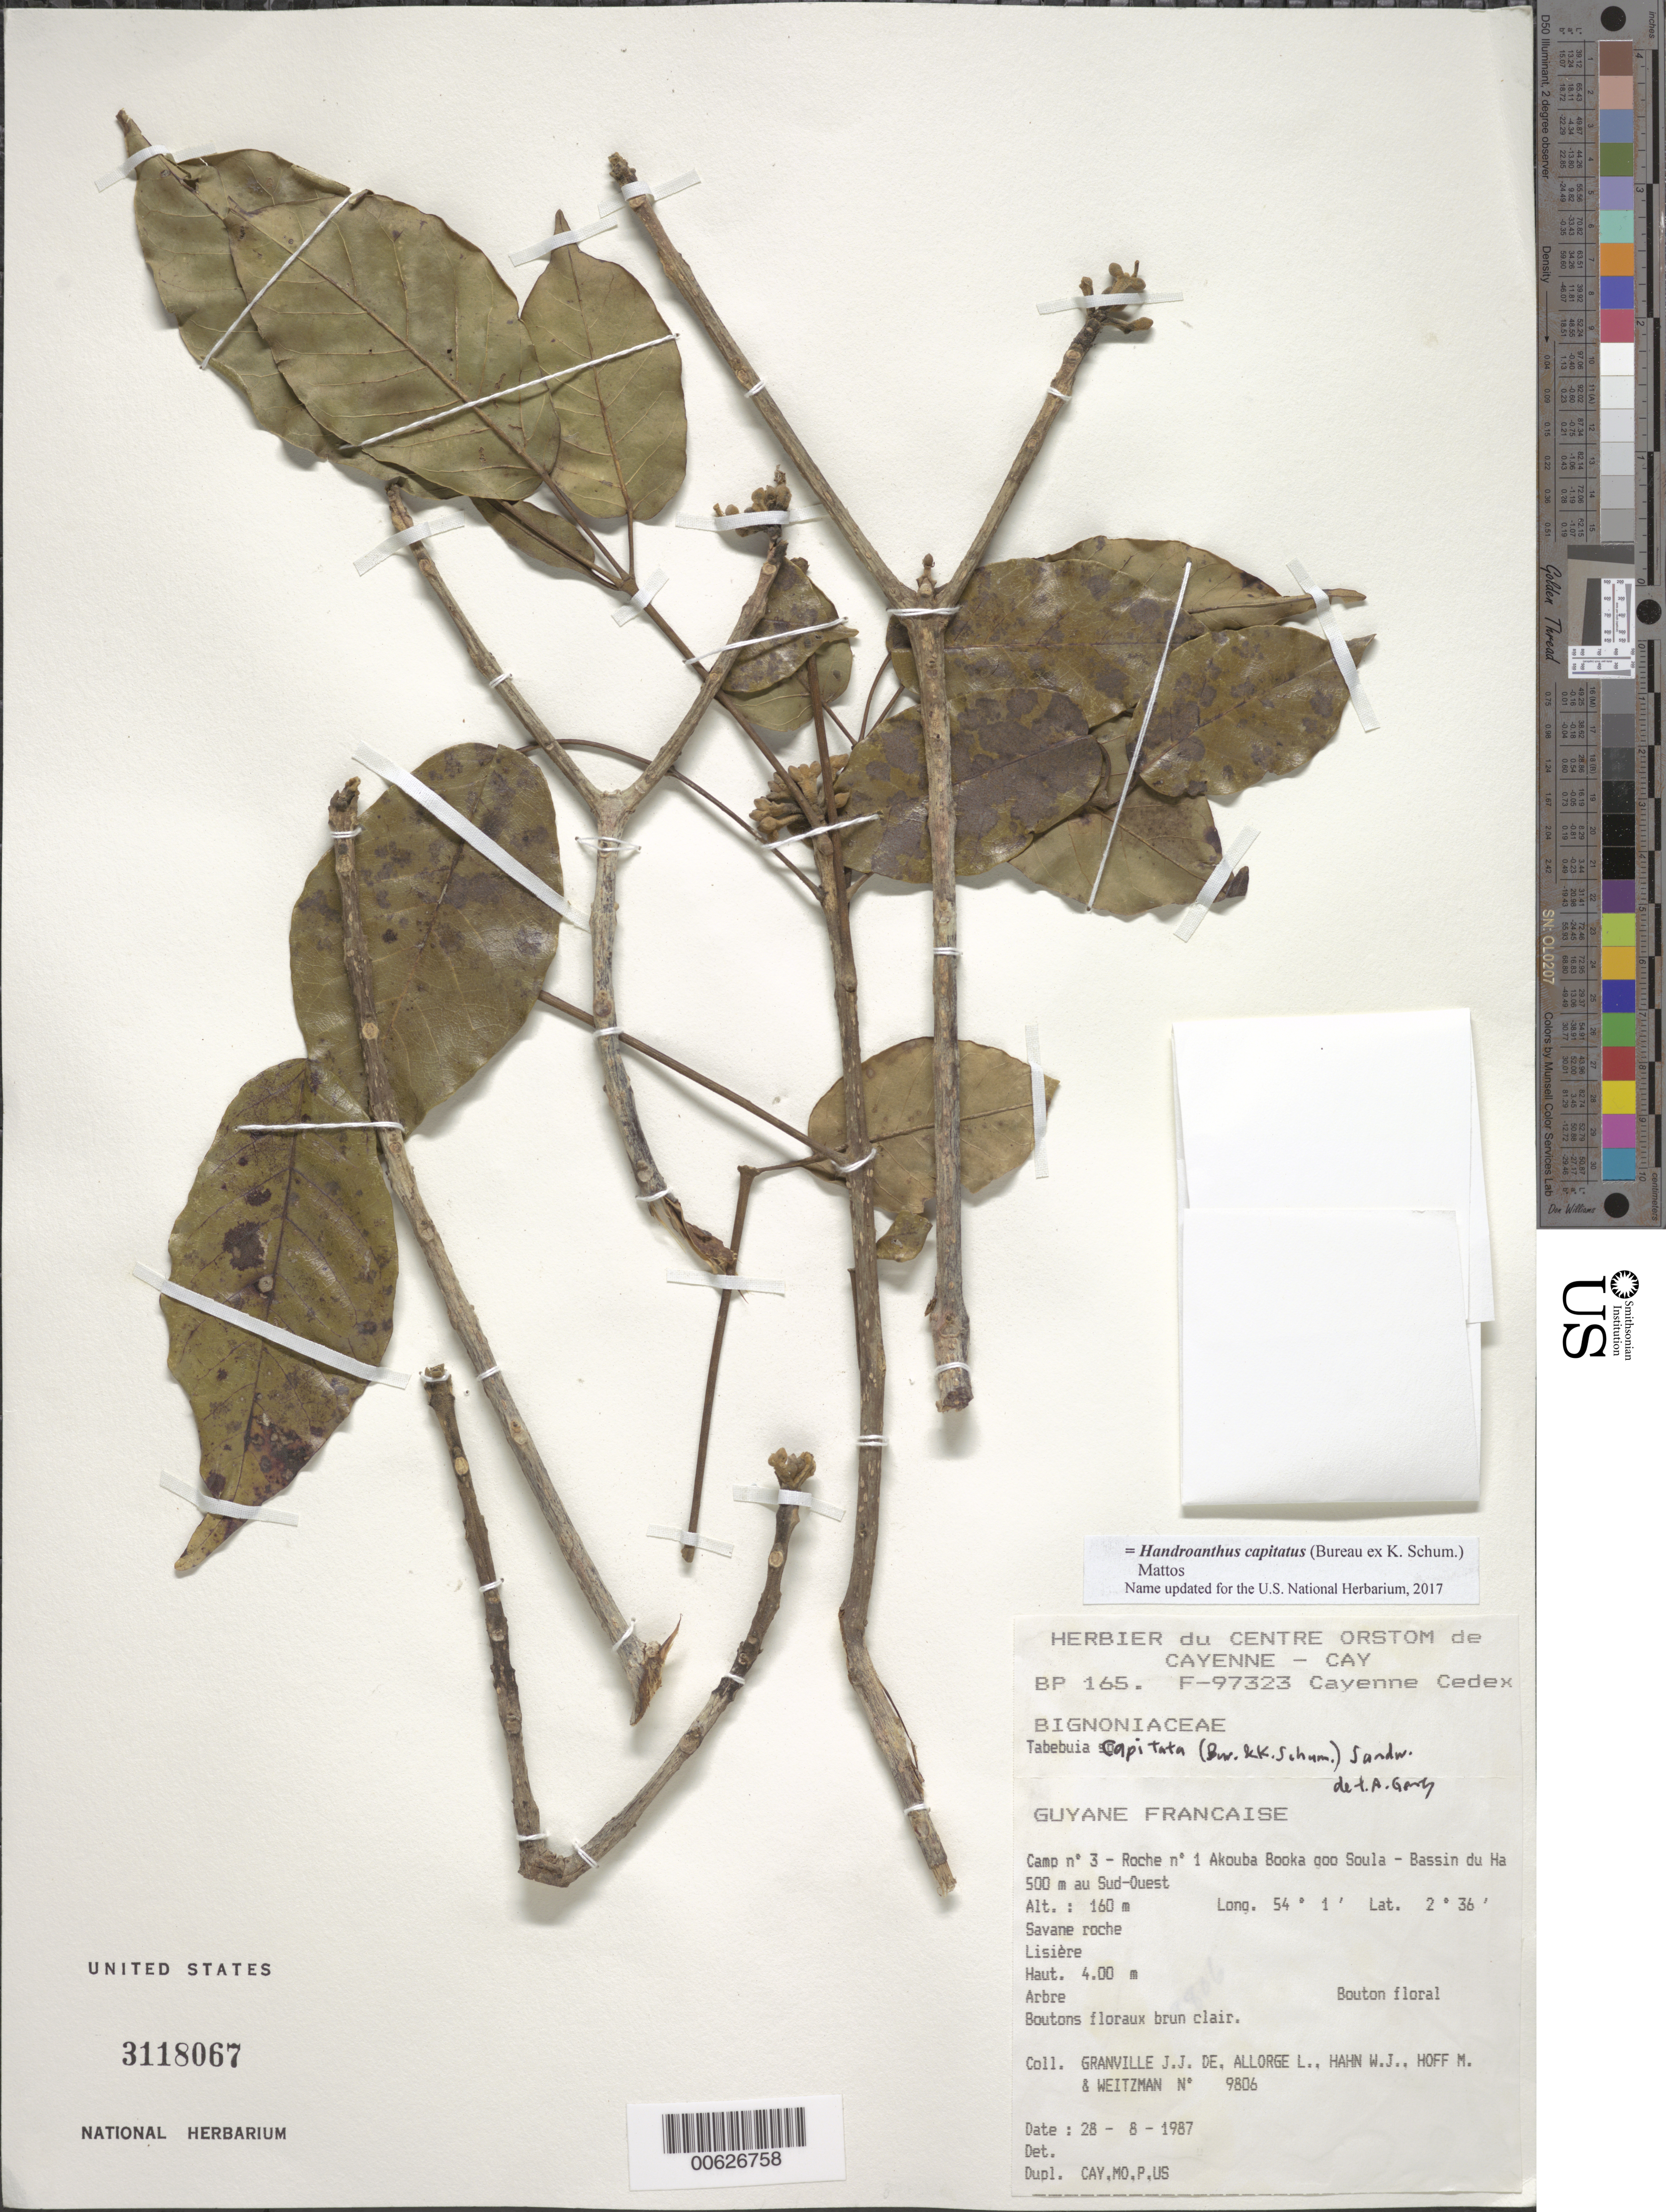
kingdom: Plantae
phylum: Tracheophyta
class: Magnoliopsida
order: Lamiales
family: Bignoniaceae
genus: Handroanthus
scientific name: Handroanthus capitatus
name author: (Bureau ex K. Schum.) Mattos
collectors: J.-J. de Granville, L. Allorge, W. J. Hahn, M. Hoff & A. L. Weitzman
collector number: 9806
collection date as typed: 28-Aug-87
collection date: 1987-08-28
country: French Guiana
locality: Akouba Booka goo Soula, Camp #3, Roche no. 1, Bassin du Haut-Marouini, 500 m au Sud-Ouest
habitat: Savane roche; lisiere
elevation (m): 160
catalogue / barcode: US 3118067